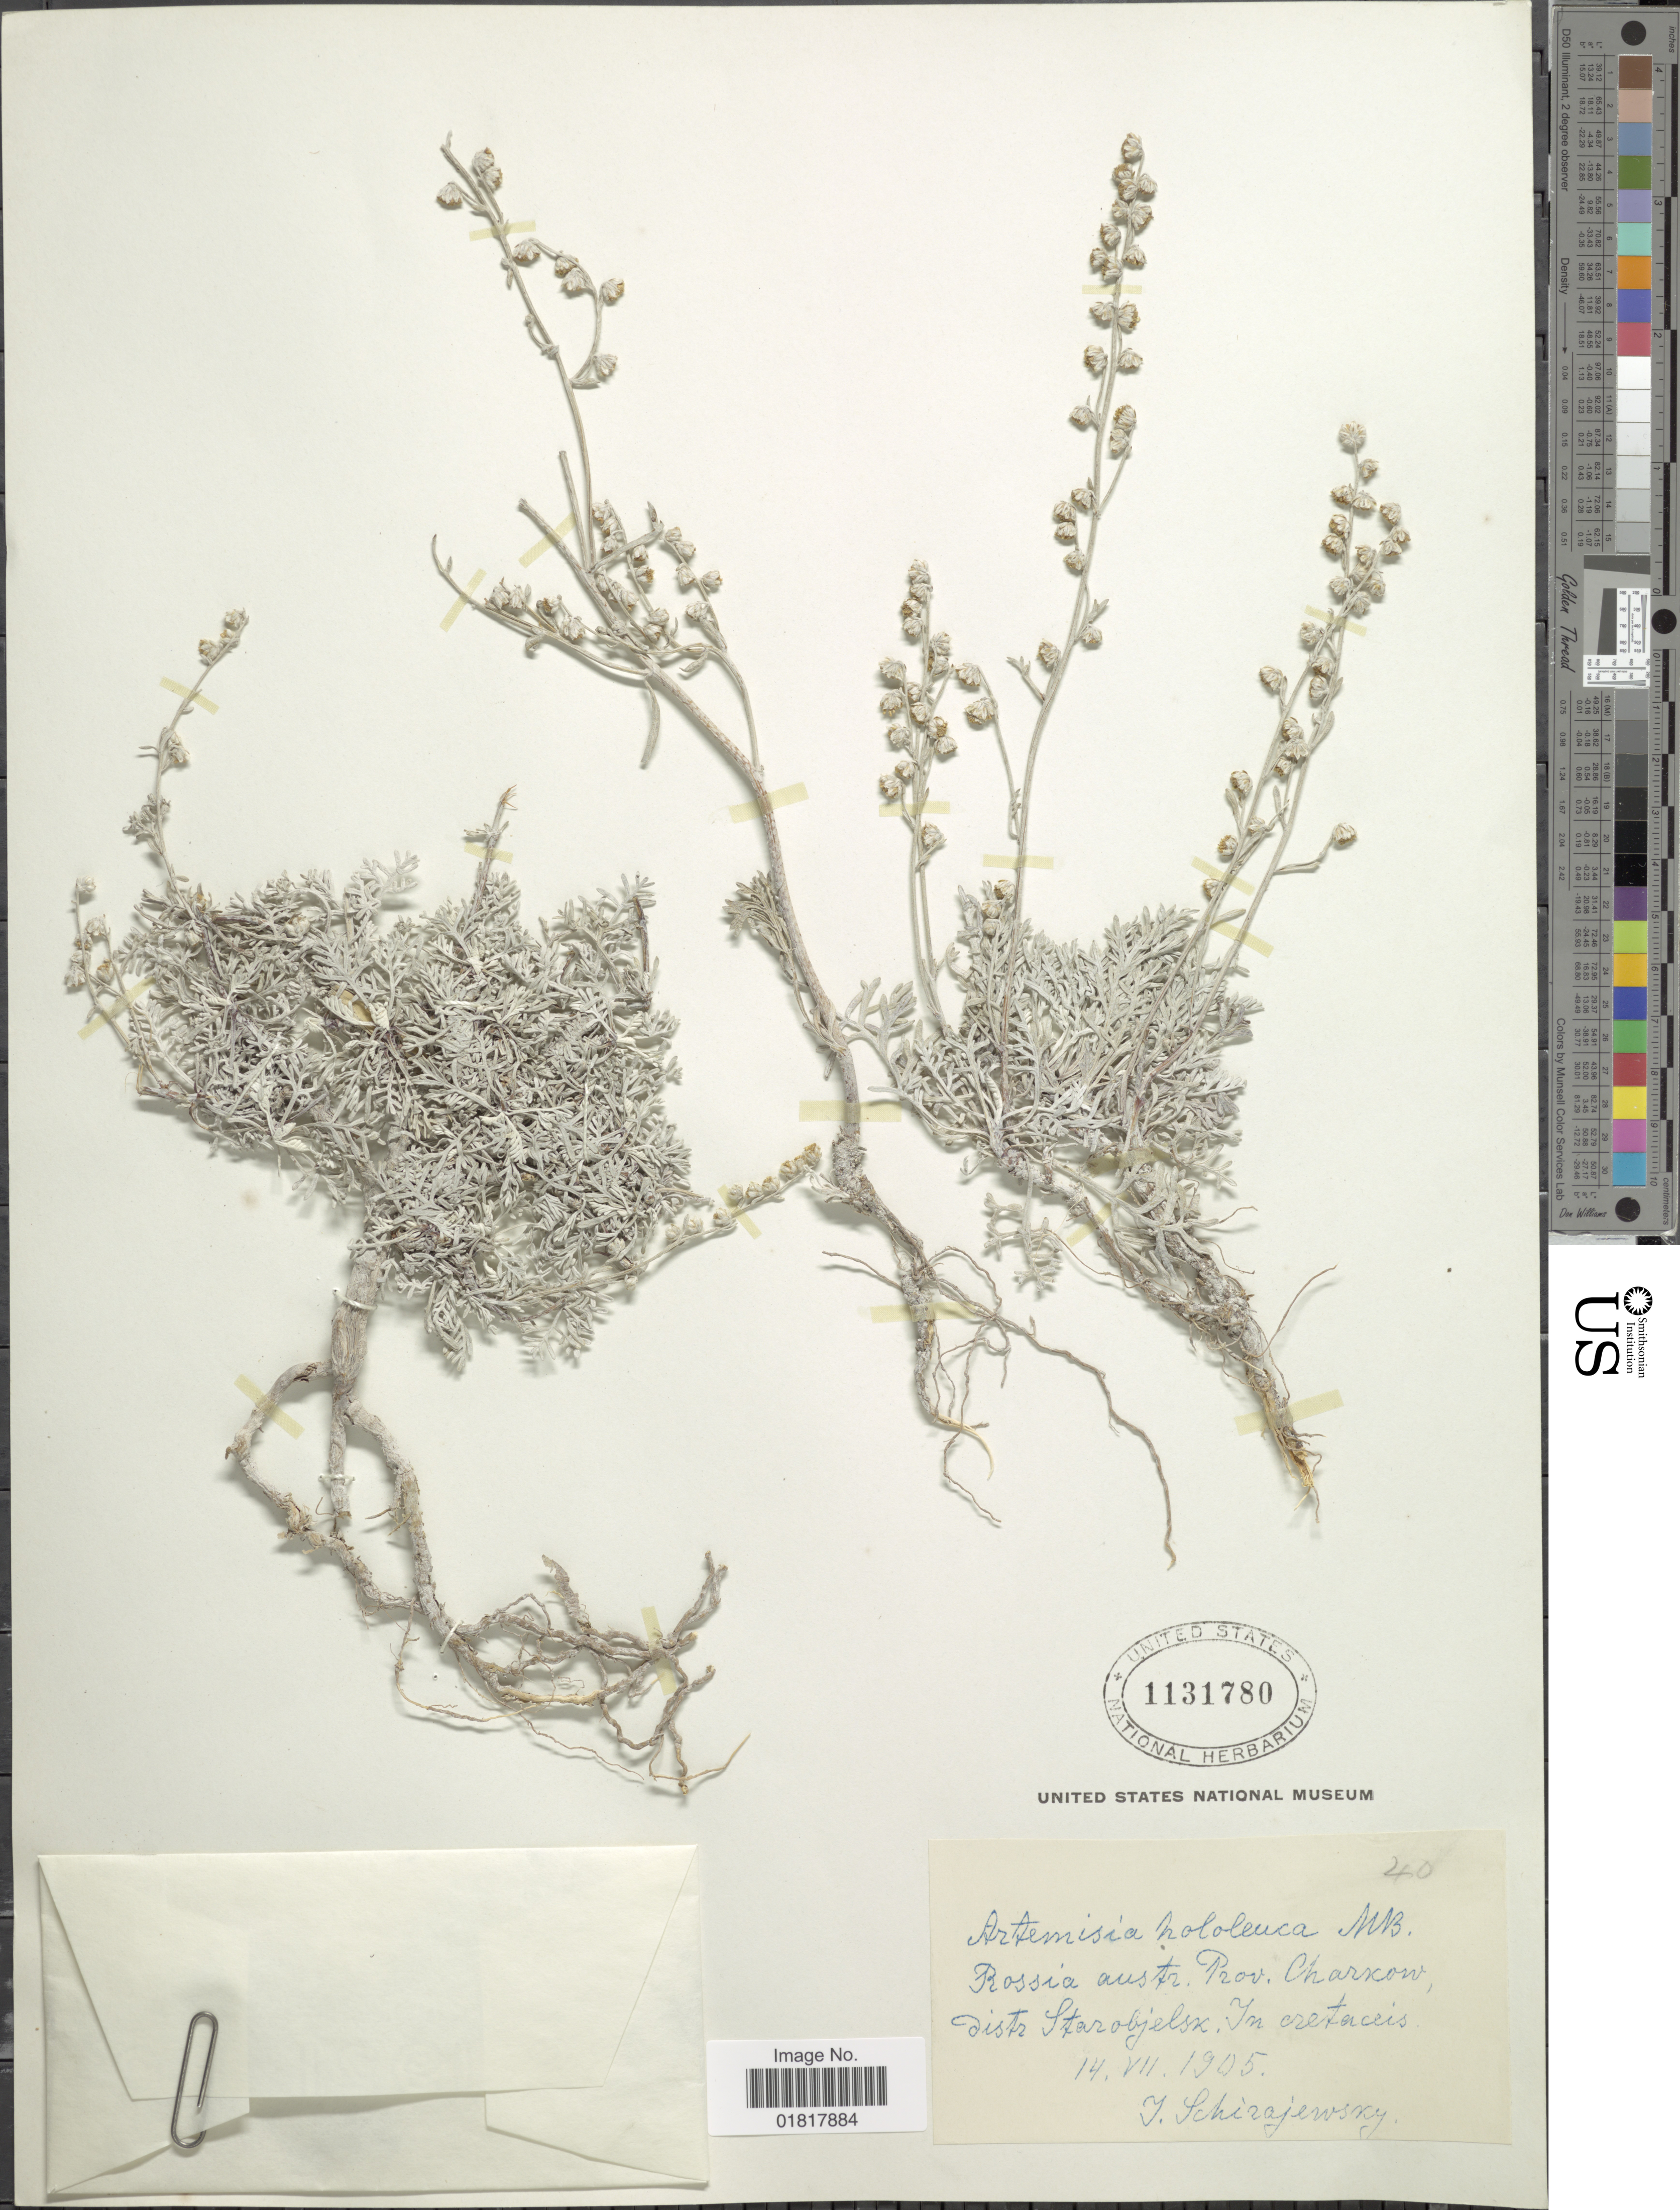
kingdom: Plantae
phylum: Tracheophyta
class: Magnoliopsida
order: Asterales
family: Asteraceae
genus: Artemisia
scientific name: Artemisia hololeuca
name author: M. Bieb.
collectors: J. Schirajevsky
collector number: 40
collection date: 1905-07-14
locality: Prov. Charcow, Distr. Starobjelsk, in cretaceis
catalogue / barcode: US 1131780